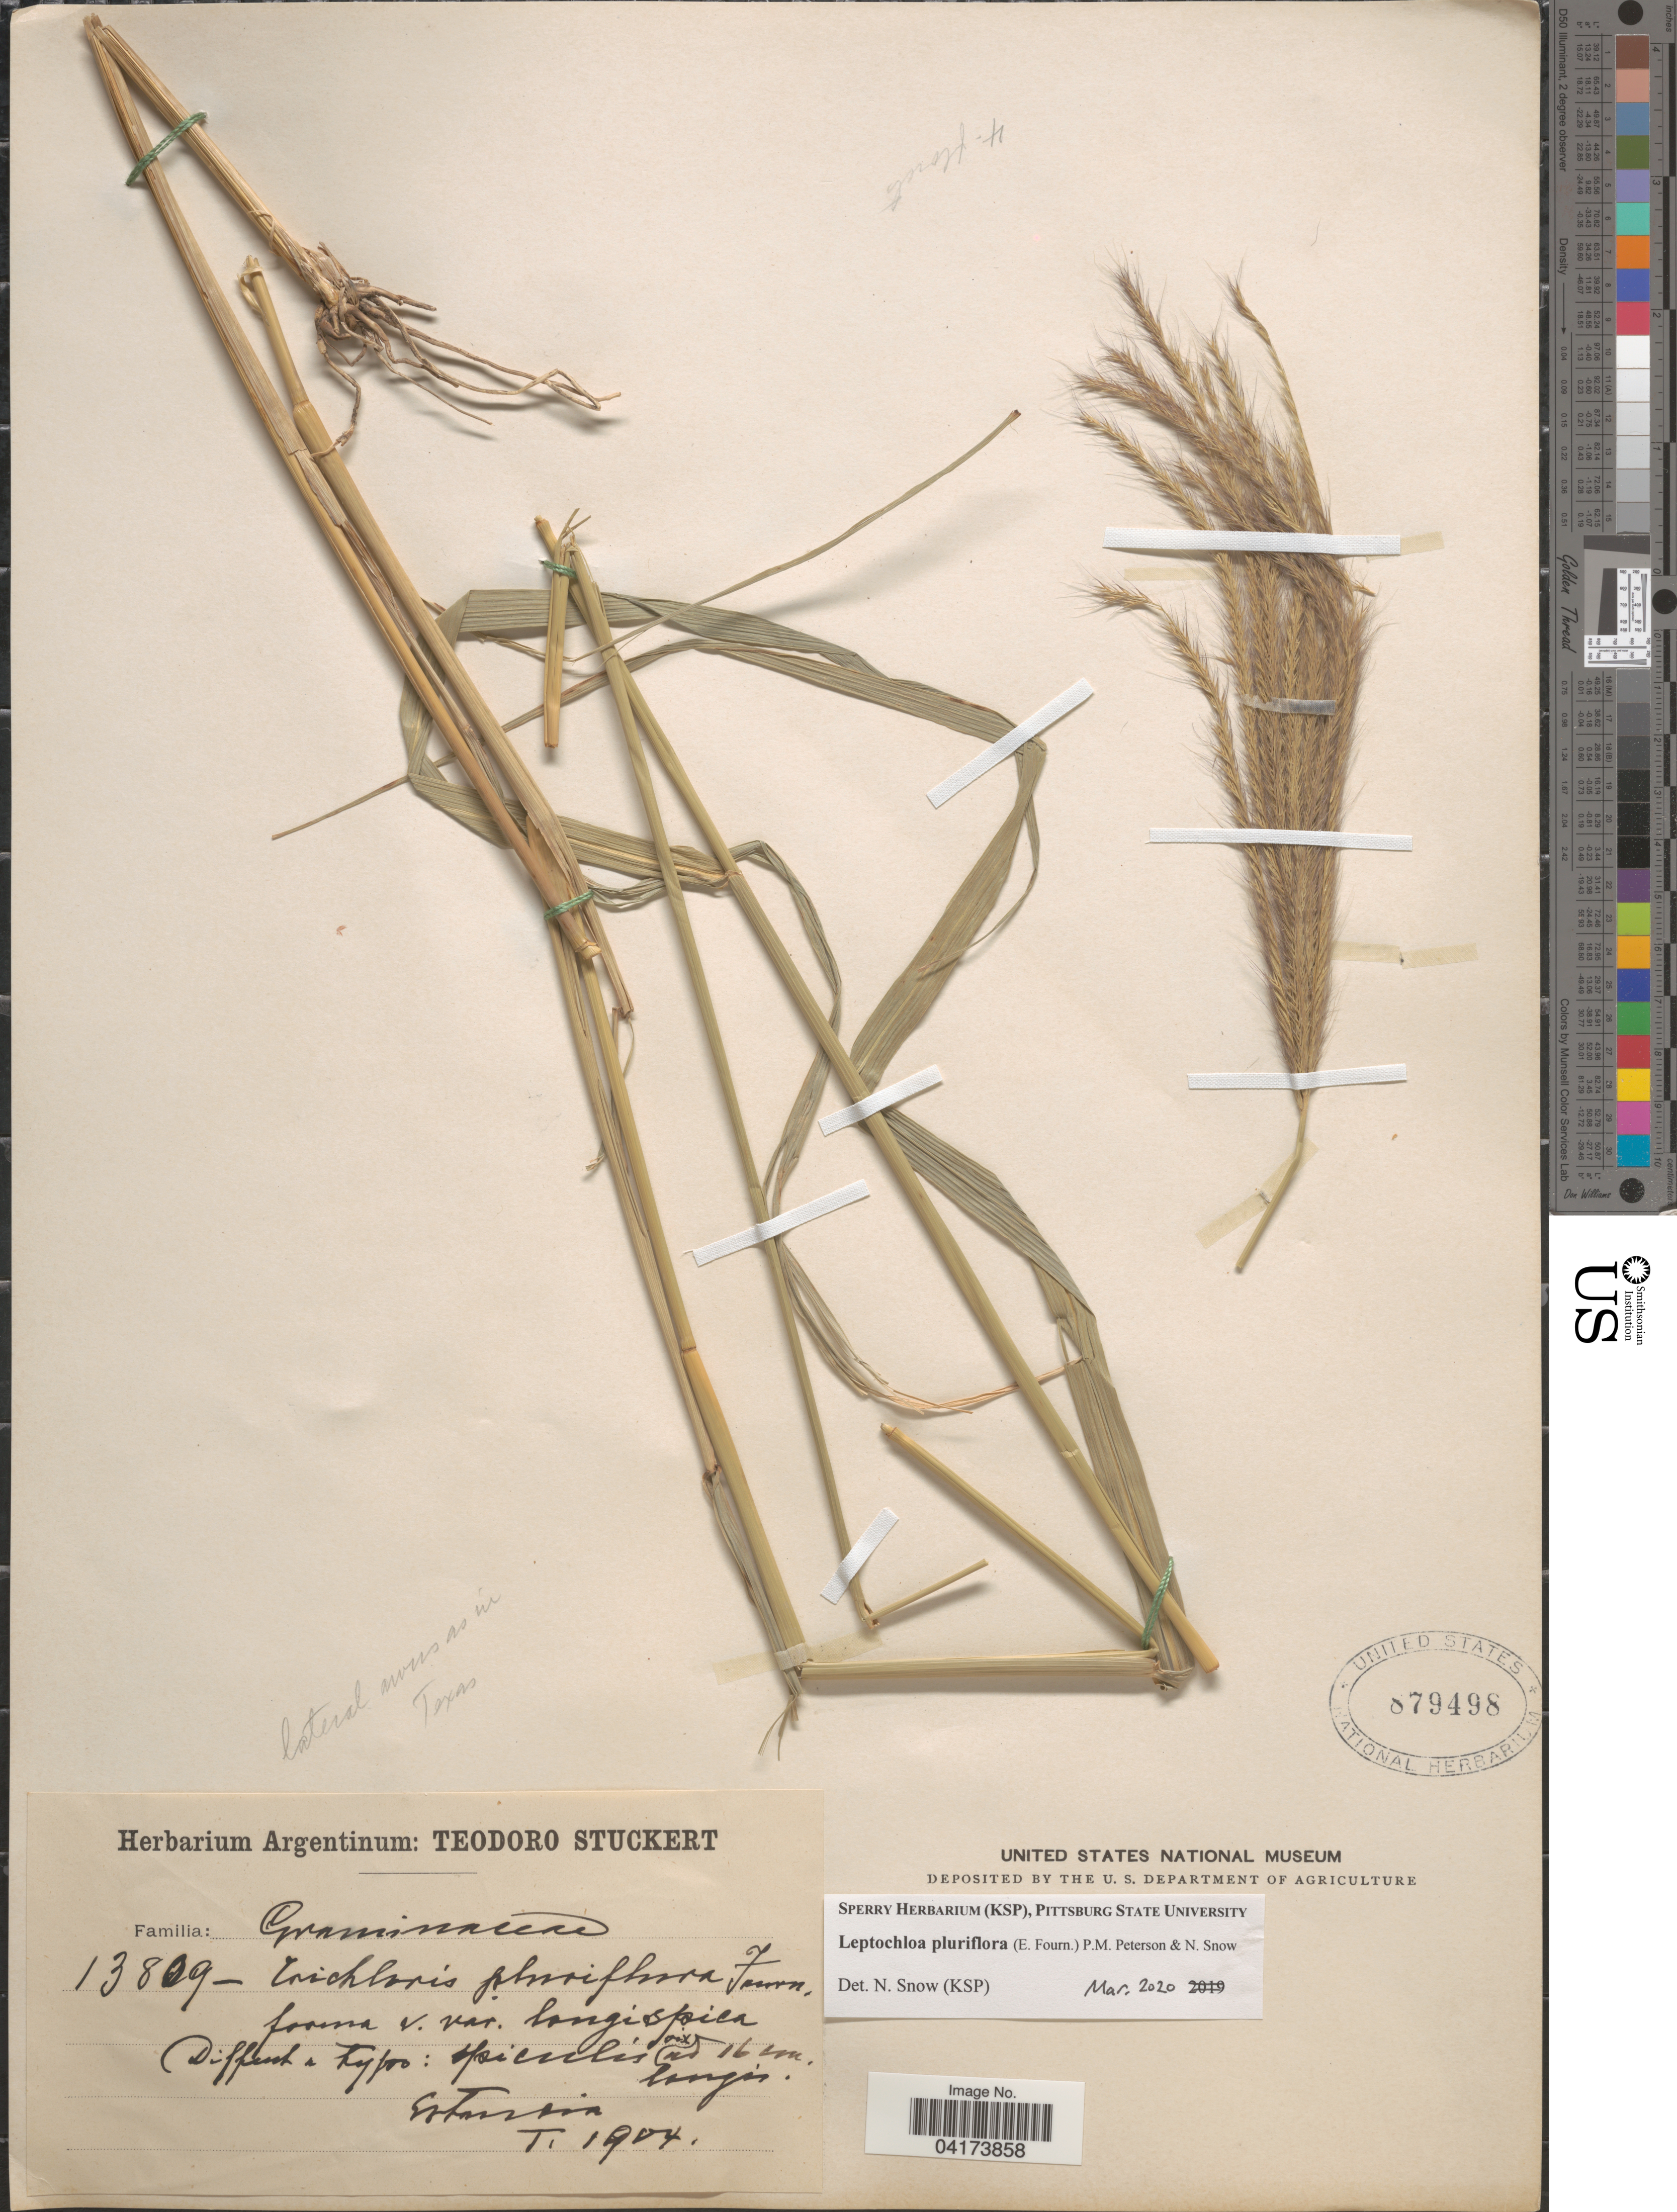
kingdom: Plantae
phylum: Tracheophyta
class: Liliopsida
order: Poales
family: Poaceae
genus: Leptochloa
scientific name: Leptochloa pluriflora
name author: (E. Fourn.) P.M. Peterson & N. Snow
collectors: Ex herb. Teodoro Stuckert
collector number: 13809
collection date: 1904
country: Argentina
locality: Estancia T.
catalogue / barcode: US 879498